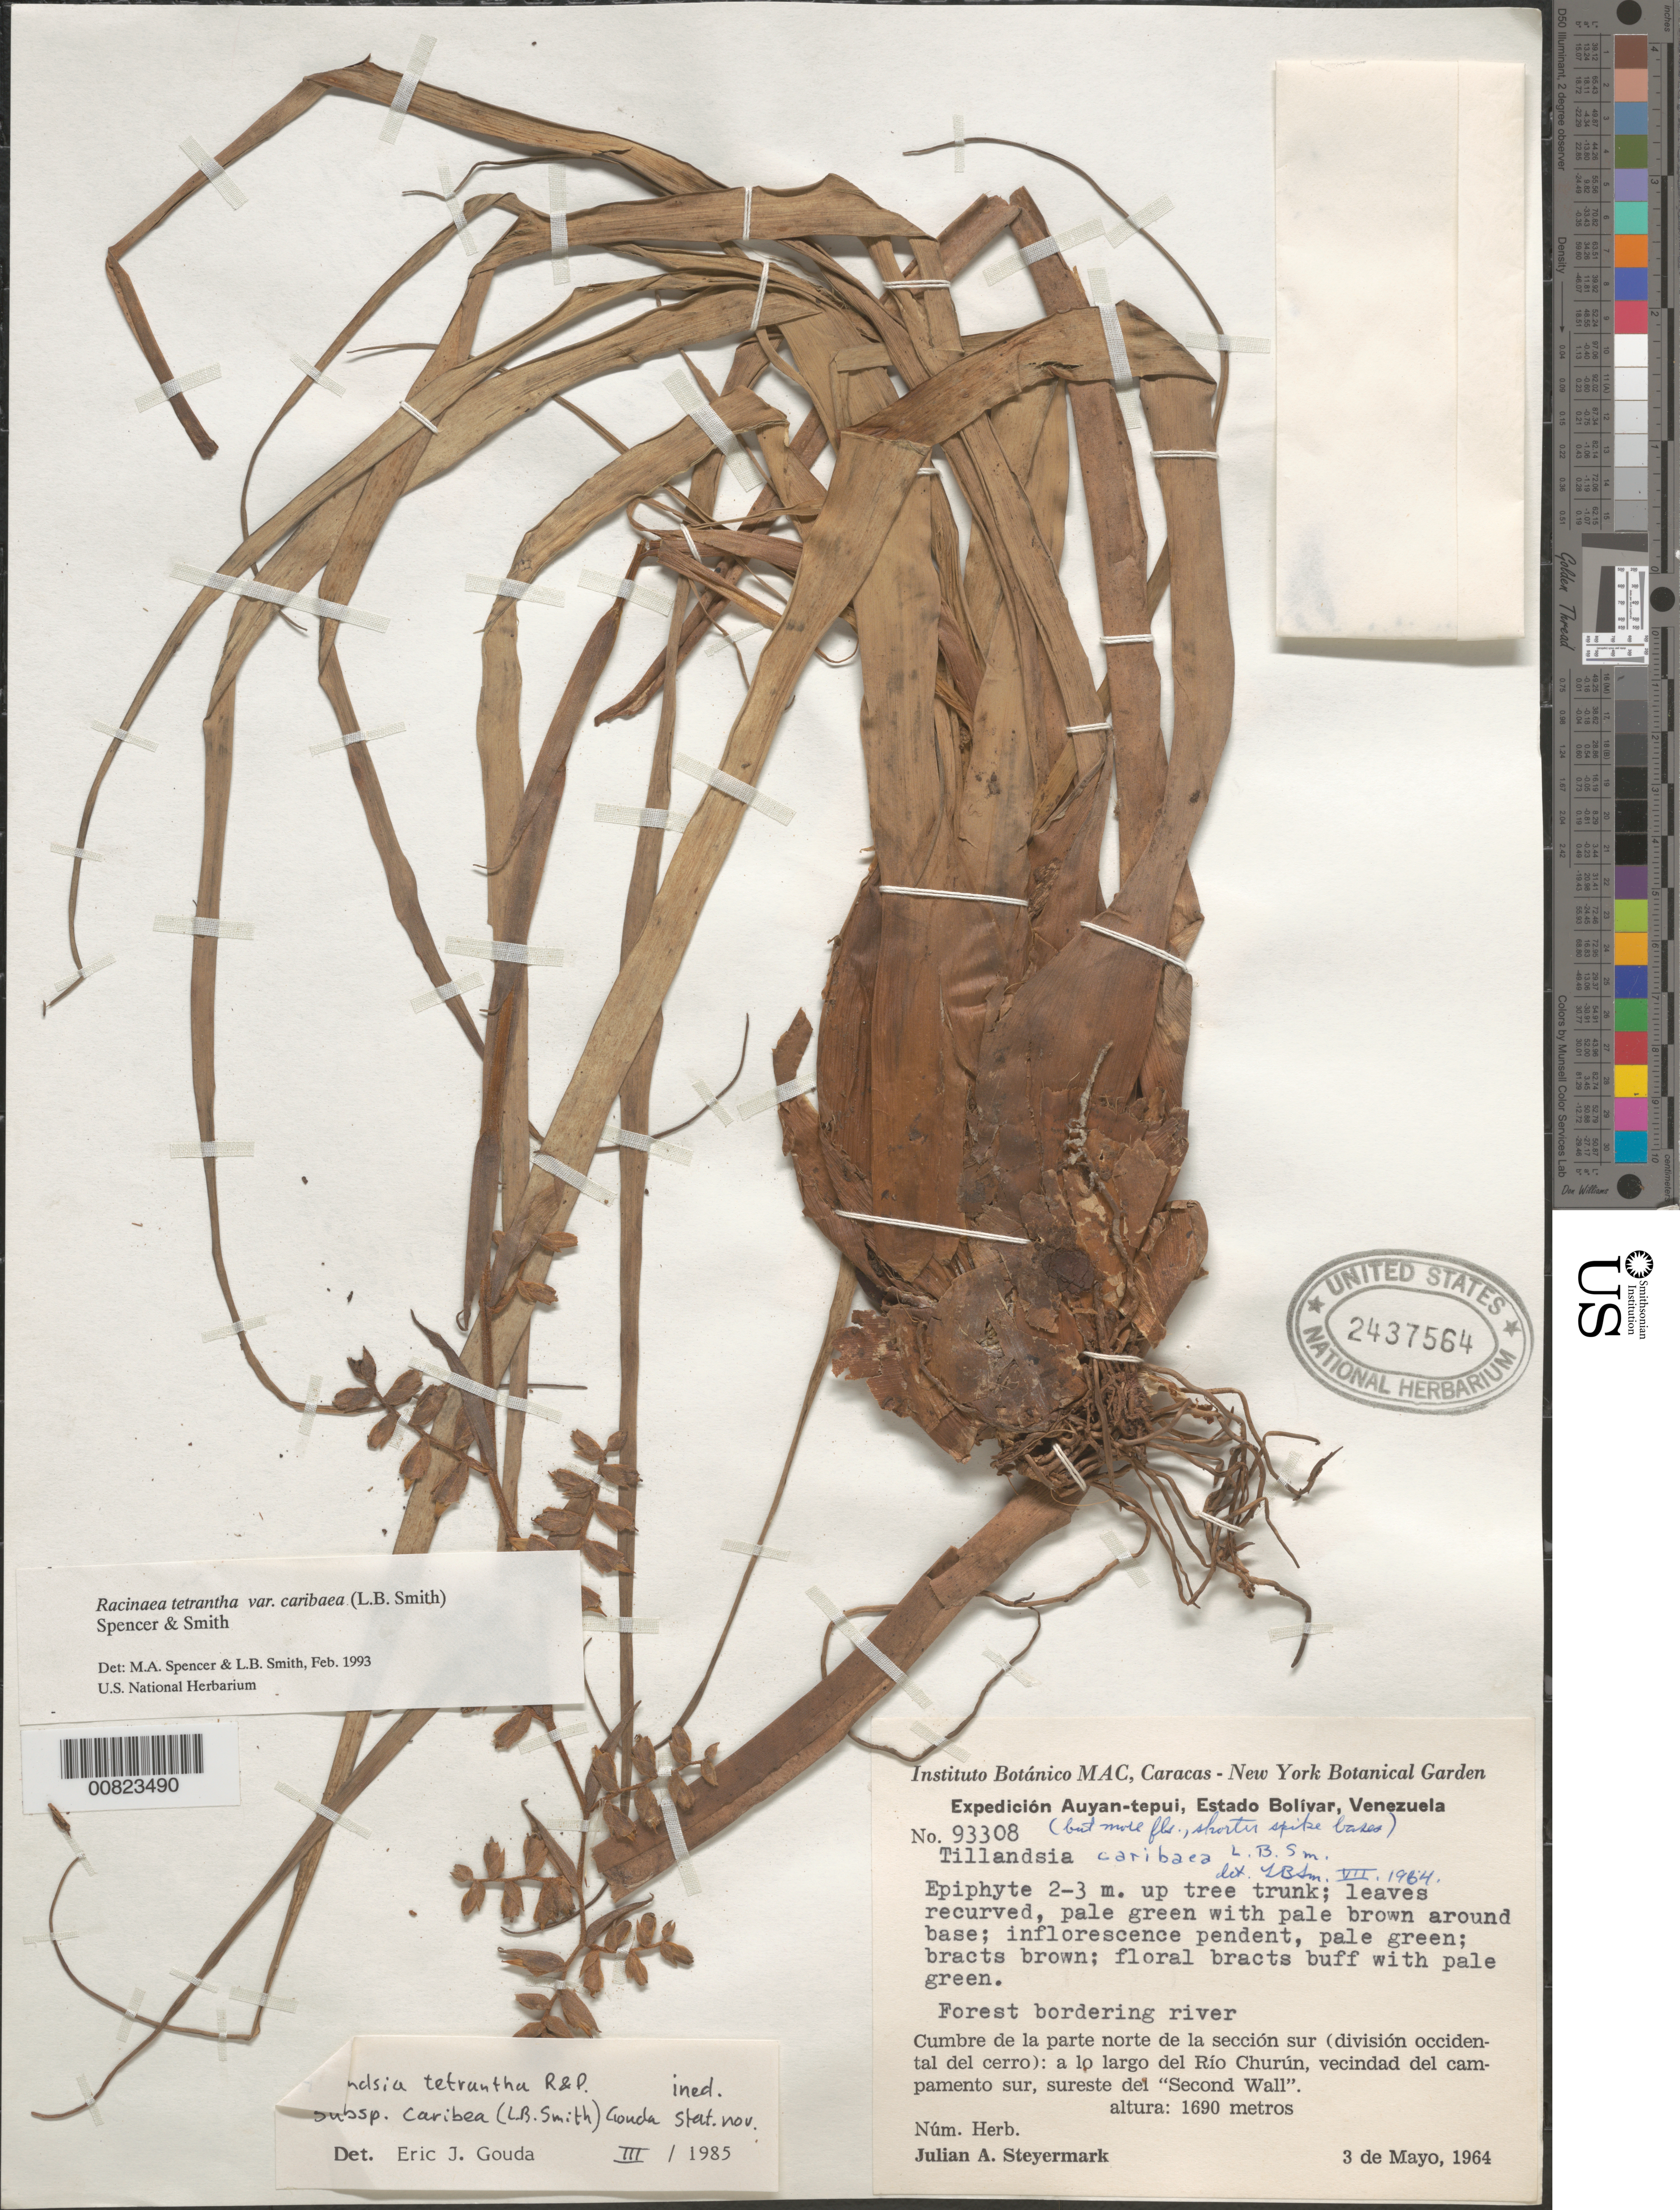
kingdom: Plantae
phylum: Tracheophyta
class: Liliopsida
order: Poales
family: Bromeliaceae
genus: Racinaea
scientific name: Racinaea tetrantha var. caribaea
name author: (L.B. Sm.) M.A. Spencer & L.B. Sm.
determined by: Spencer, M. A.; Smith, L. B.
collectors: J. Steyermark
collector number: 93308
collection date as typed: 3-May-64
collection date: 1964-05-03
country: Venezuela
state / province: Bolívar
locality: Auyan-tepuí, cumbre de la parte norte de la seccion sur (division occidental del cerro); Río Churún, vic del campamento sur, SE del "Second Wall"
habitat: Forest bordering river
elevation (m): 1690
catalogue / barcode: US 2437564